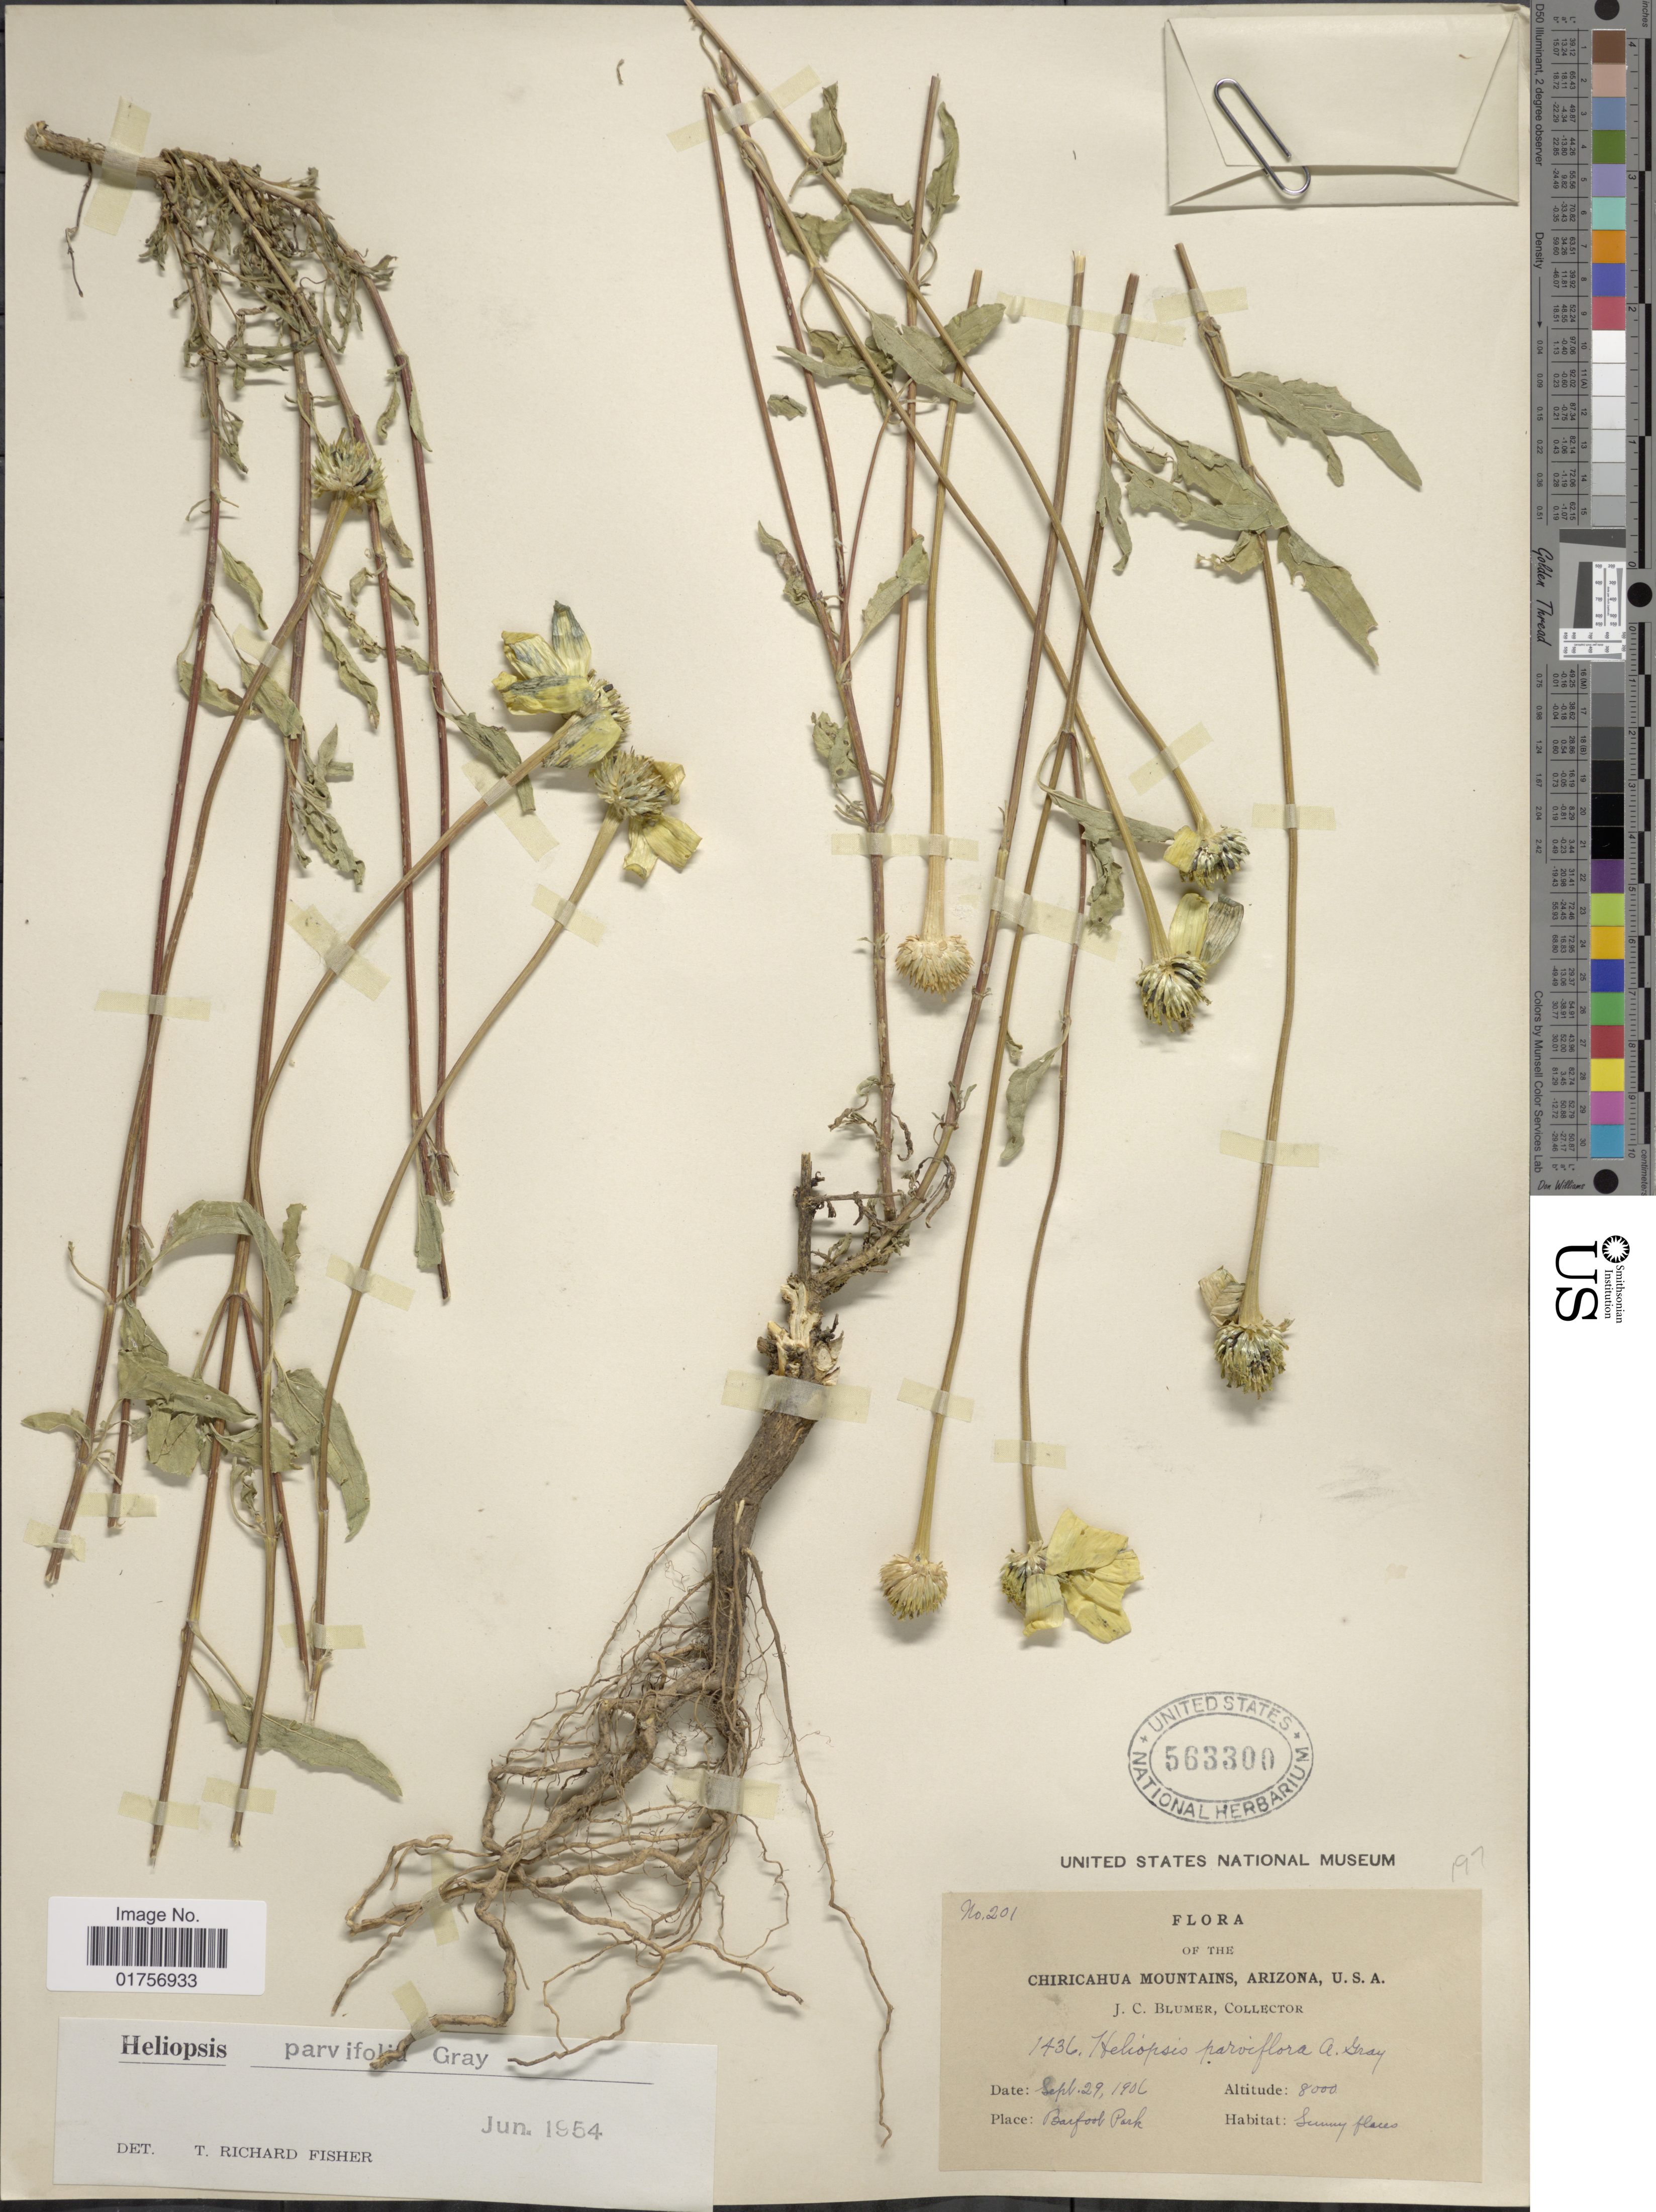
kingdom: Plantae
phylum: Tracheophyta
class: Magnoliopsida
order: Asterales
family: Asteraceae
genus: Heliopsis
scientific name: Heliopsis parvifolia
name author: A. Gray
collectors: J. C. Blumer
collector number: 201/1436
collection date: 1906-09-29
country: United States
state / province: Arizona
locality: Chiricahua Mountains. Barfoot Park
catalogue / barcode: US 563300